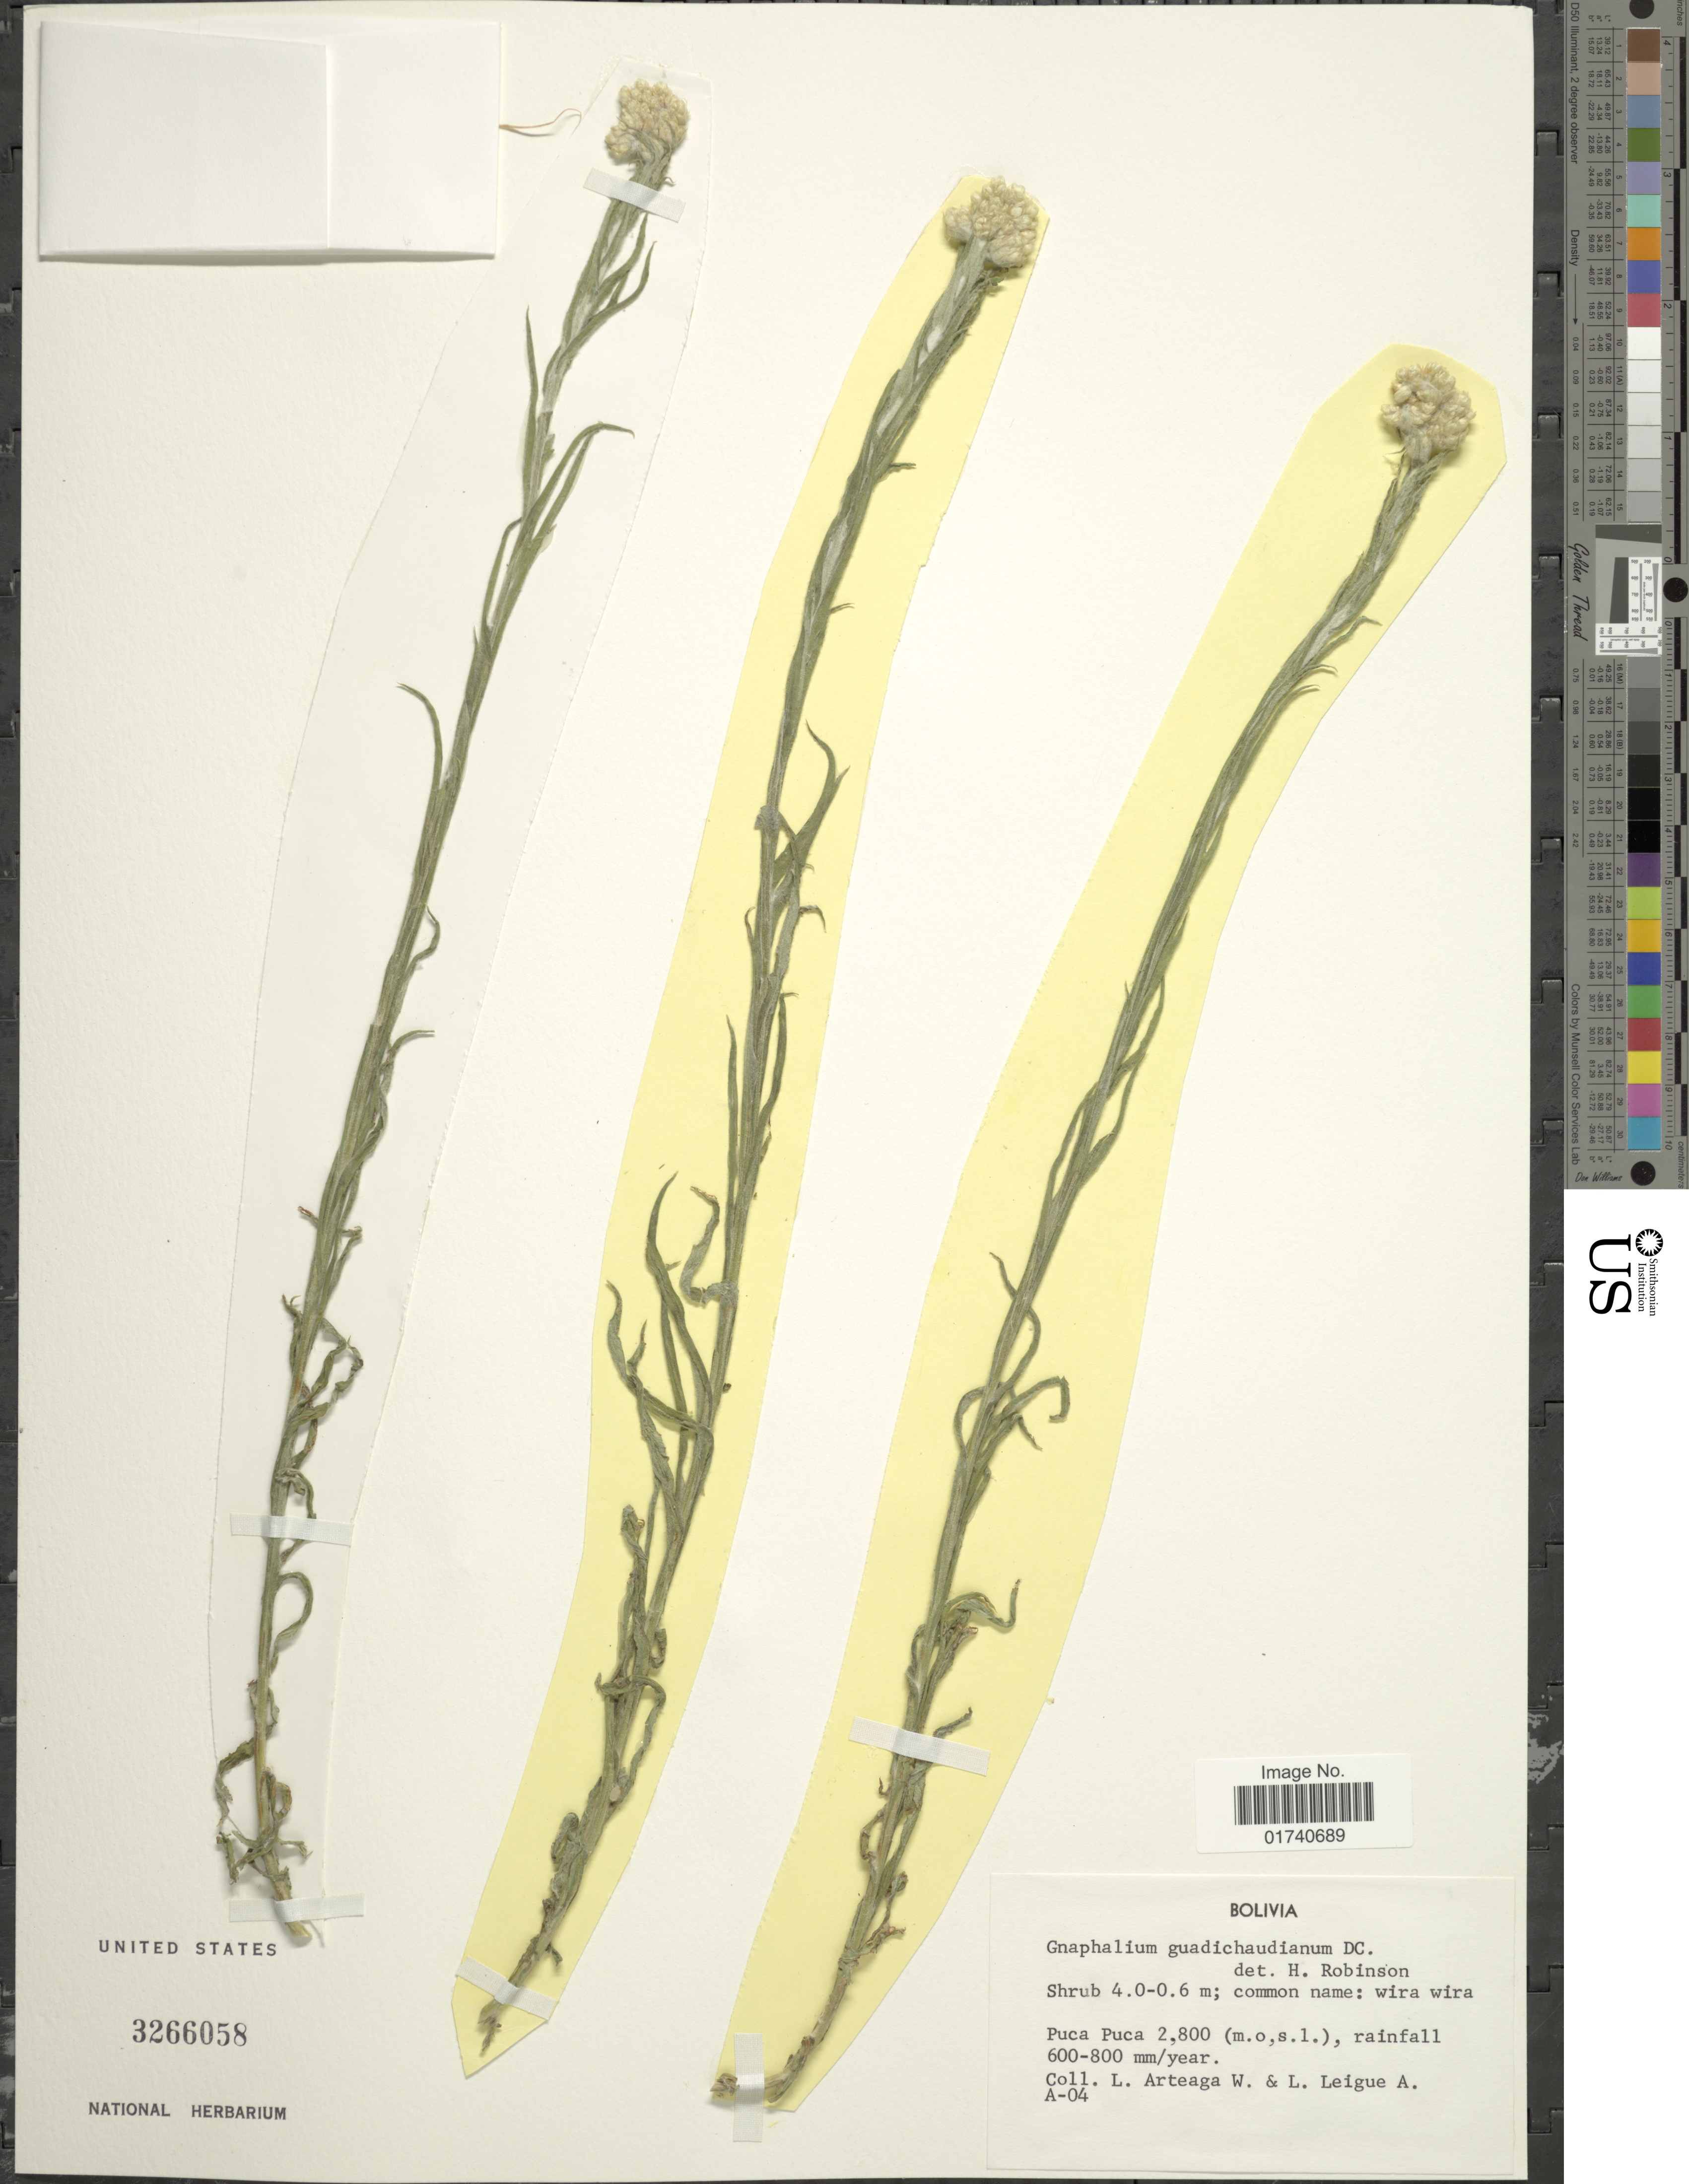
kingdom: Plantae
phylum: Tracheophyta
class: Magnoliopsida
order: Asterales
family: Asteraceae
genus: Pseudognaphalium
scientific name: Pseudognaphalium gaudichaudianum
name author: (DC.) Anderb.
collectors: L. Arteaga W. & L. Leigue A.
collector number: A-04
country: Bolivia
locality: Puca Puca.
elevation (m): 2800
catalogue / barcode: US 3266058